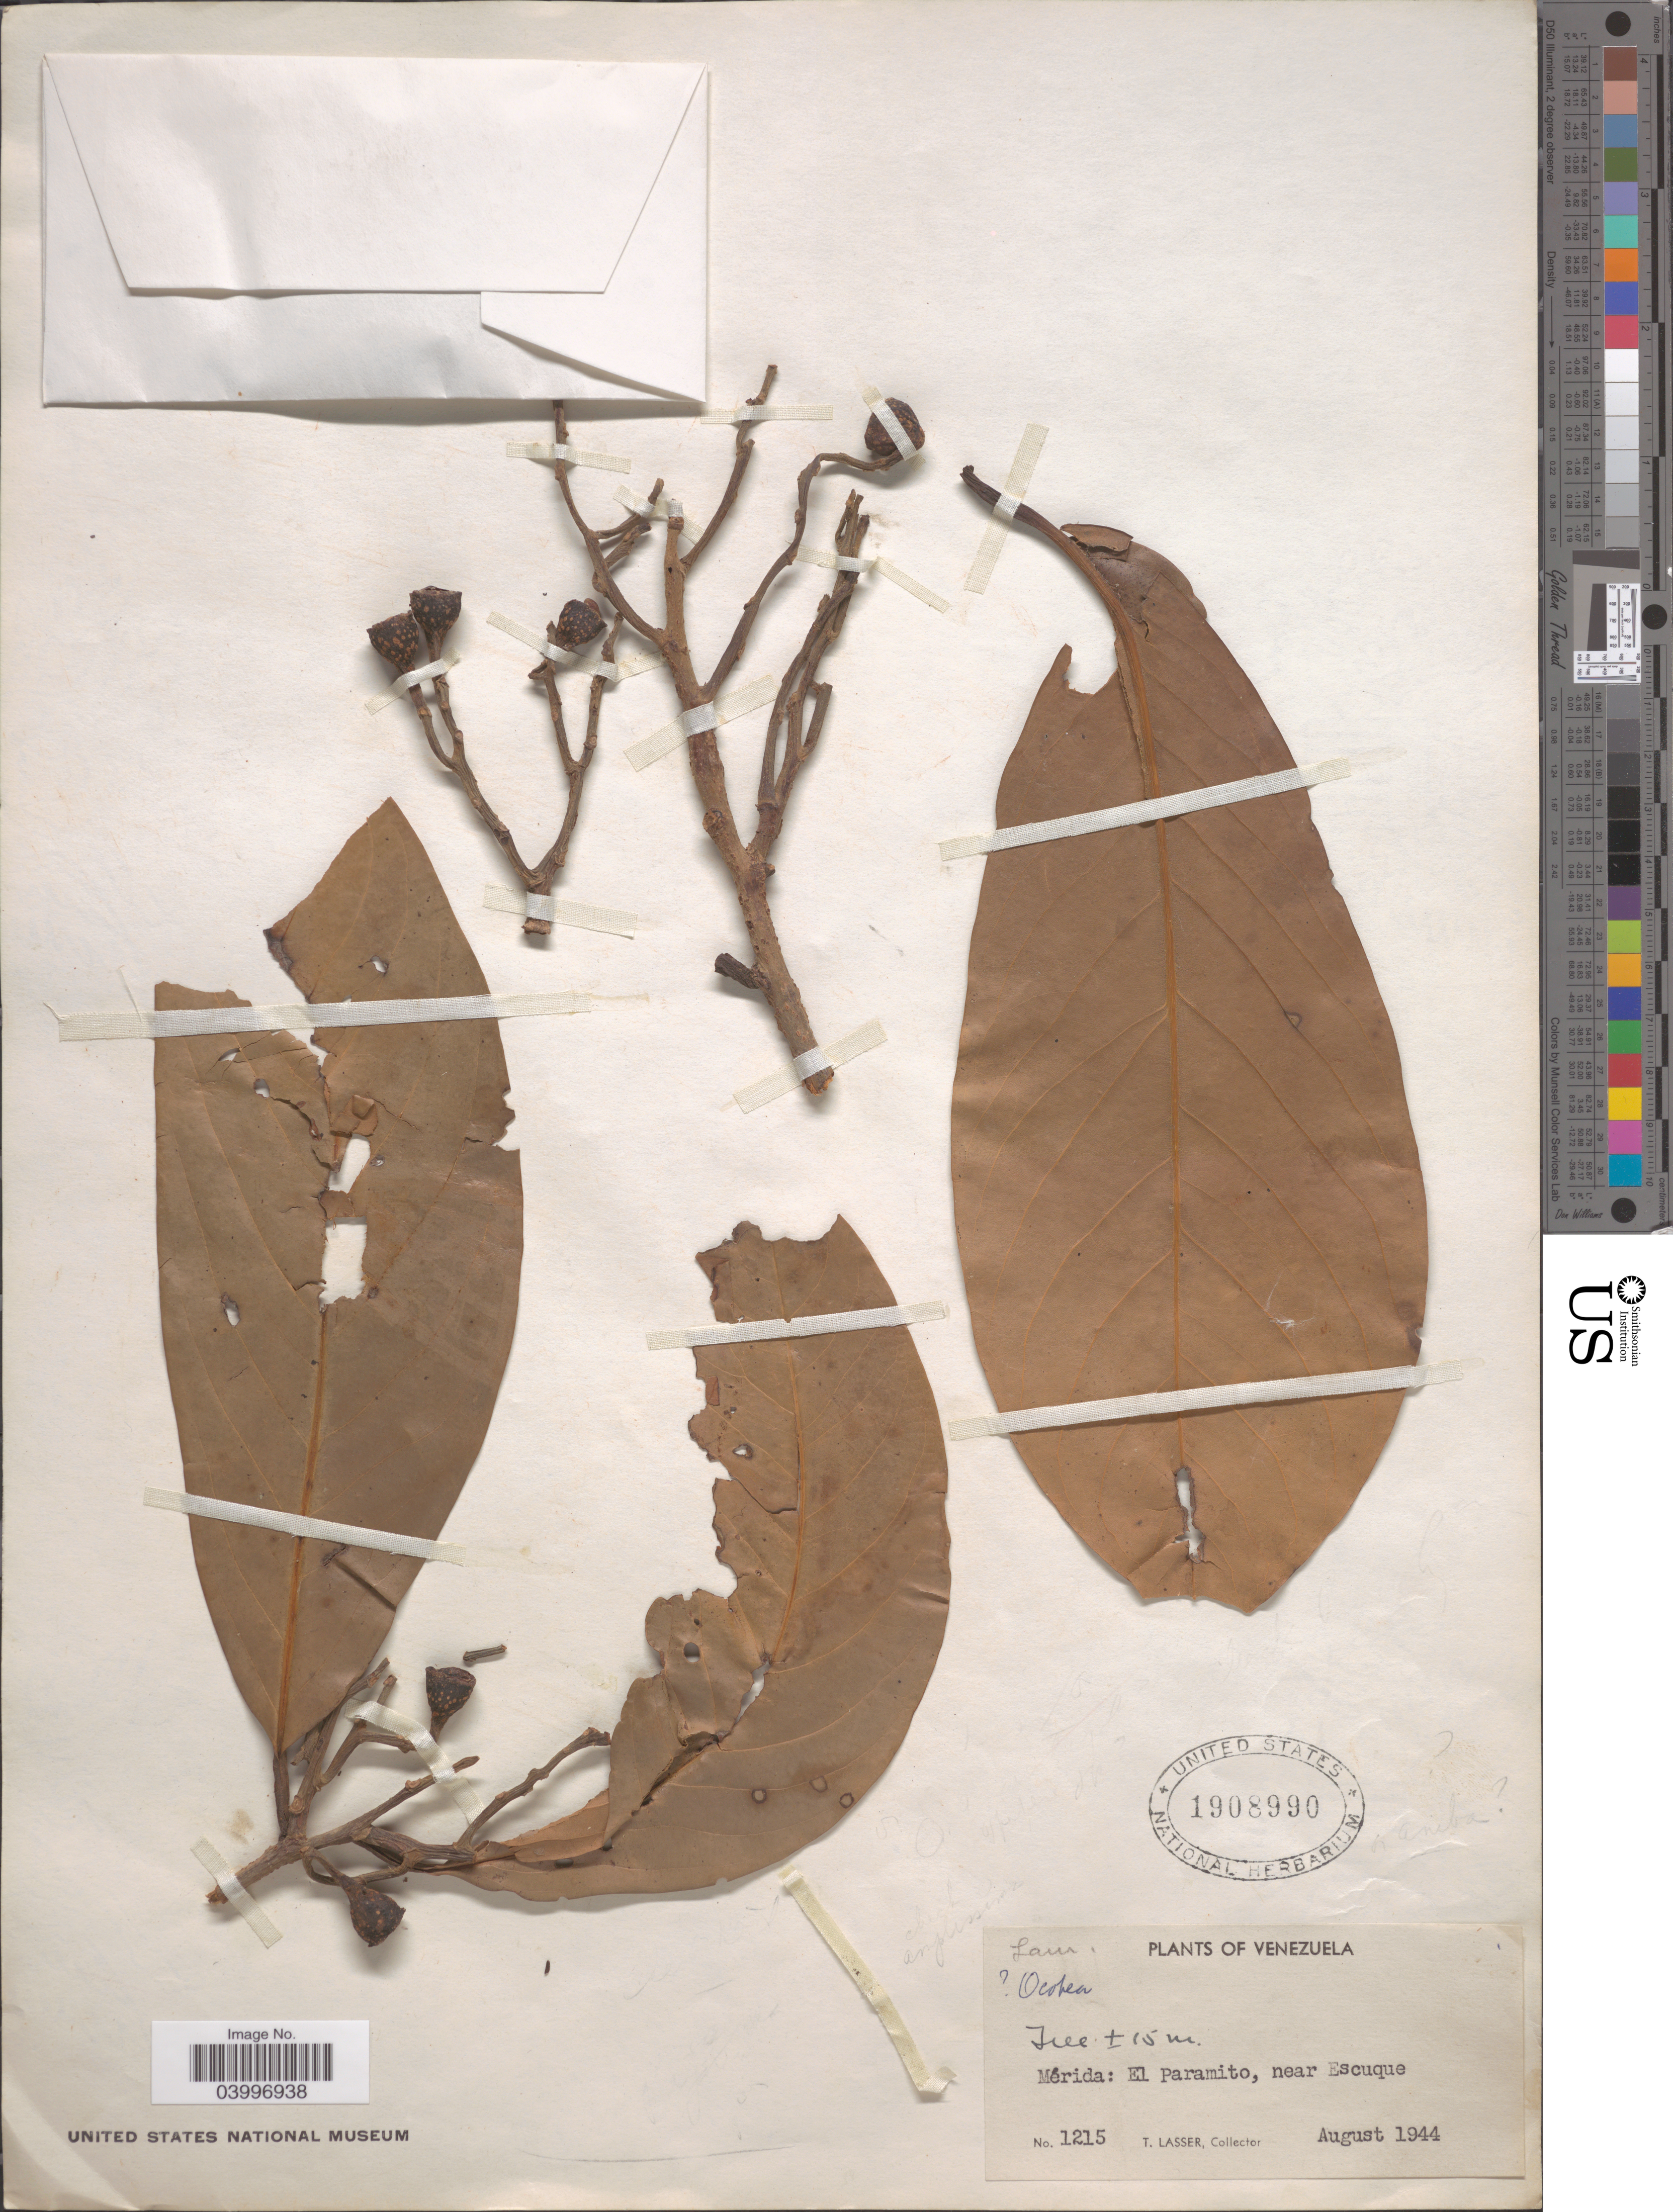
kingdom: Plantae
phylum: Tracheophyta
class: Magnoliopsida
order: Laurales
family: Lauraceae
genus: Ocotea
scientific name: Ocotea sp.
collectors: T. Lasser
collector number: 1215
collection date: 1944-08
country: Venezuela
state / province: Merida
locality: El Paramito, near Escuque.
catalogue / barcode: US 1908990